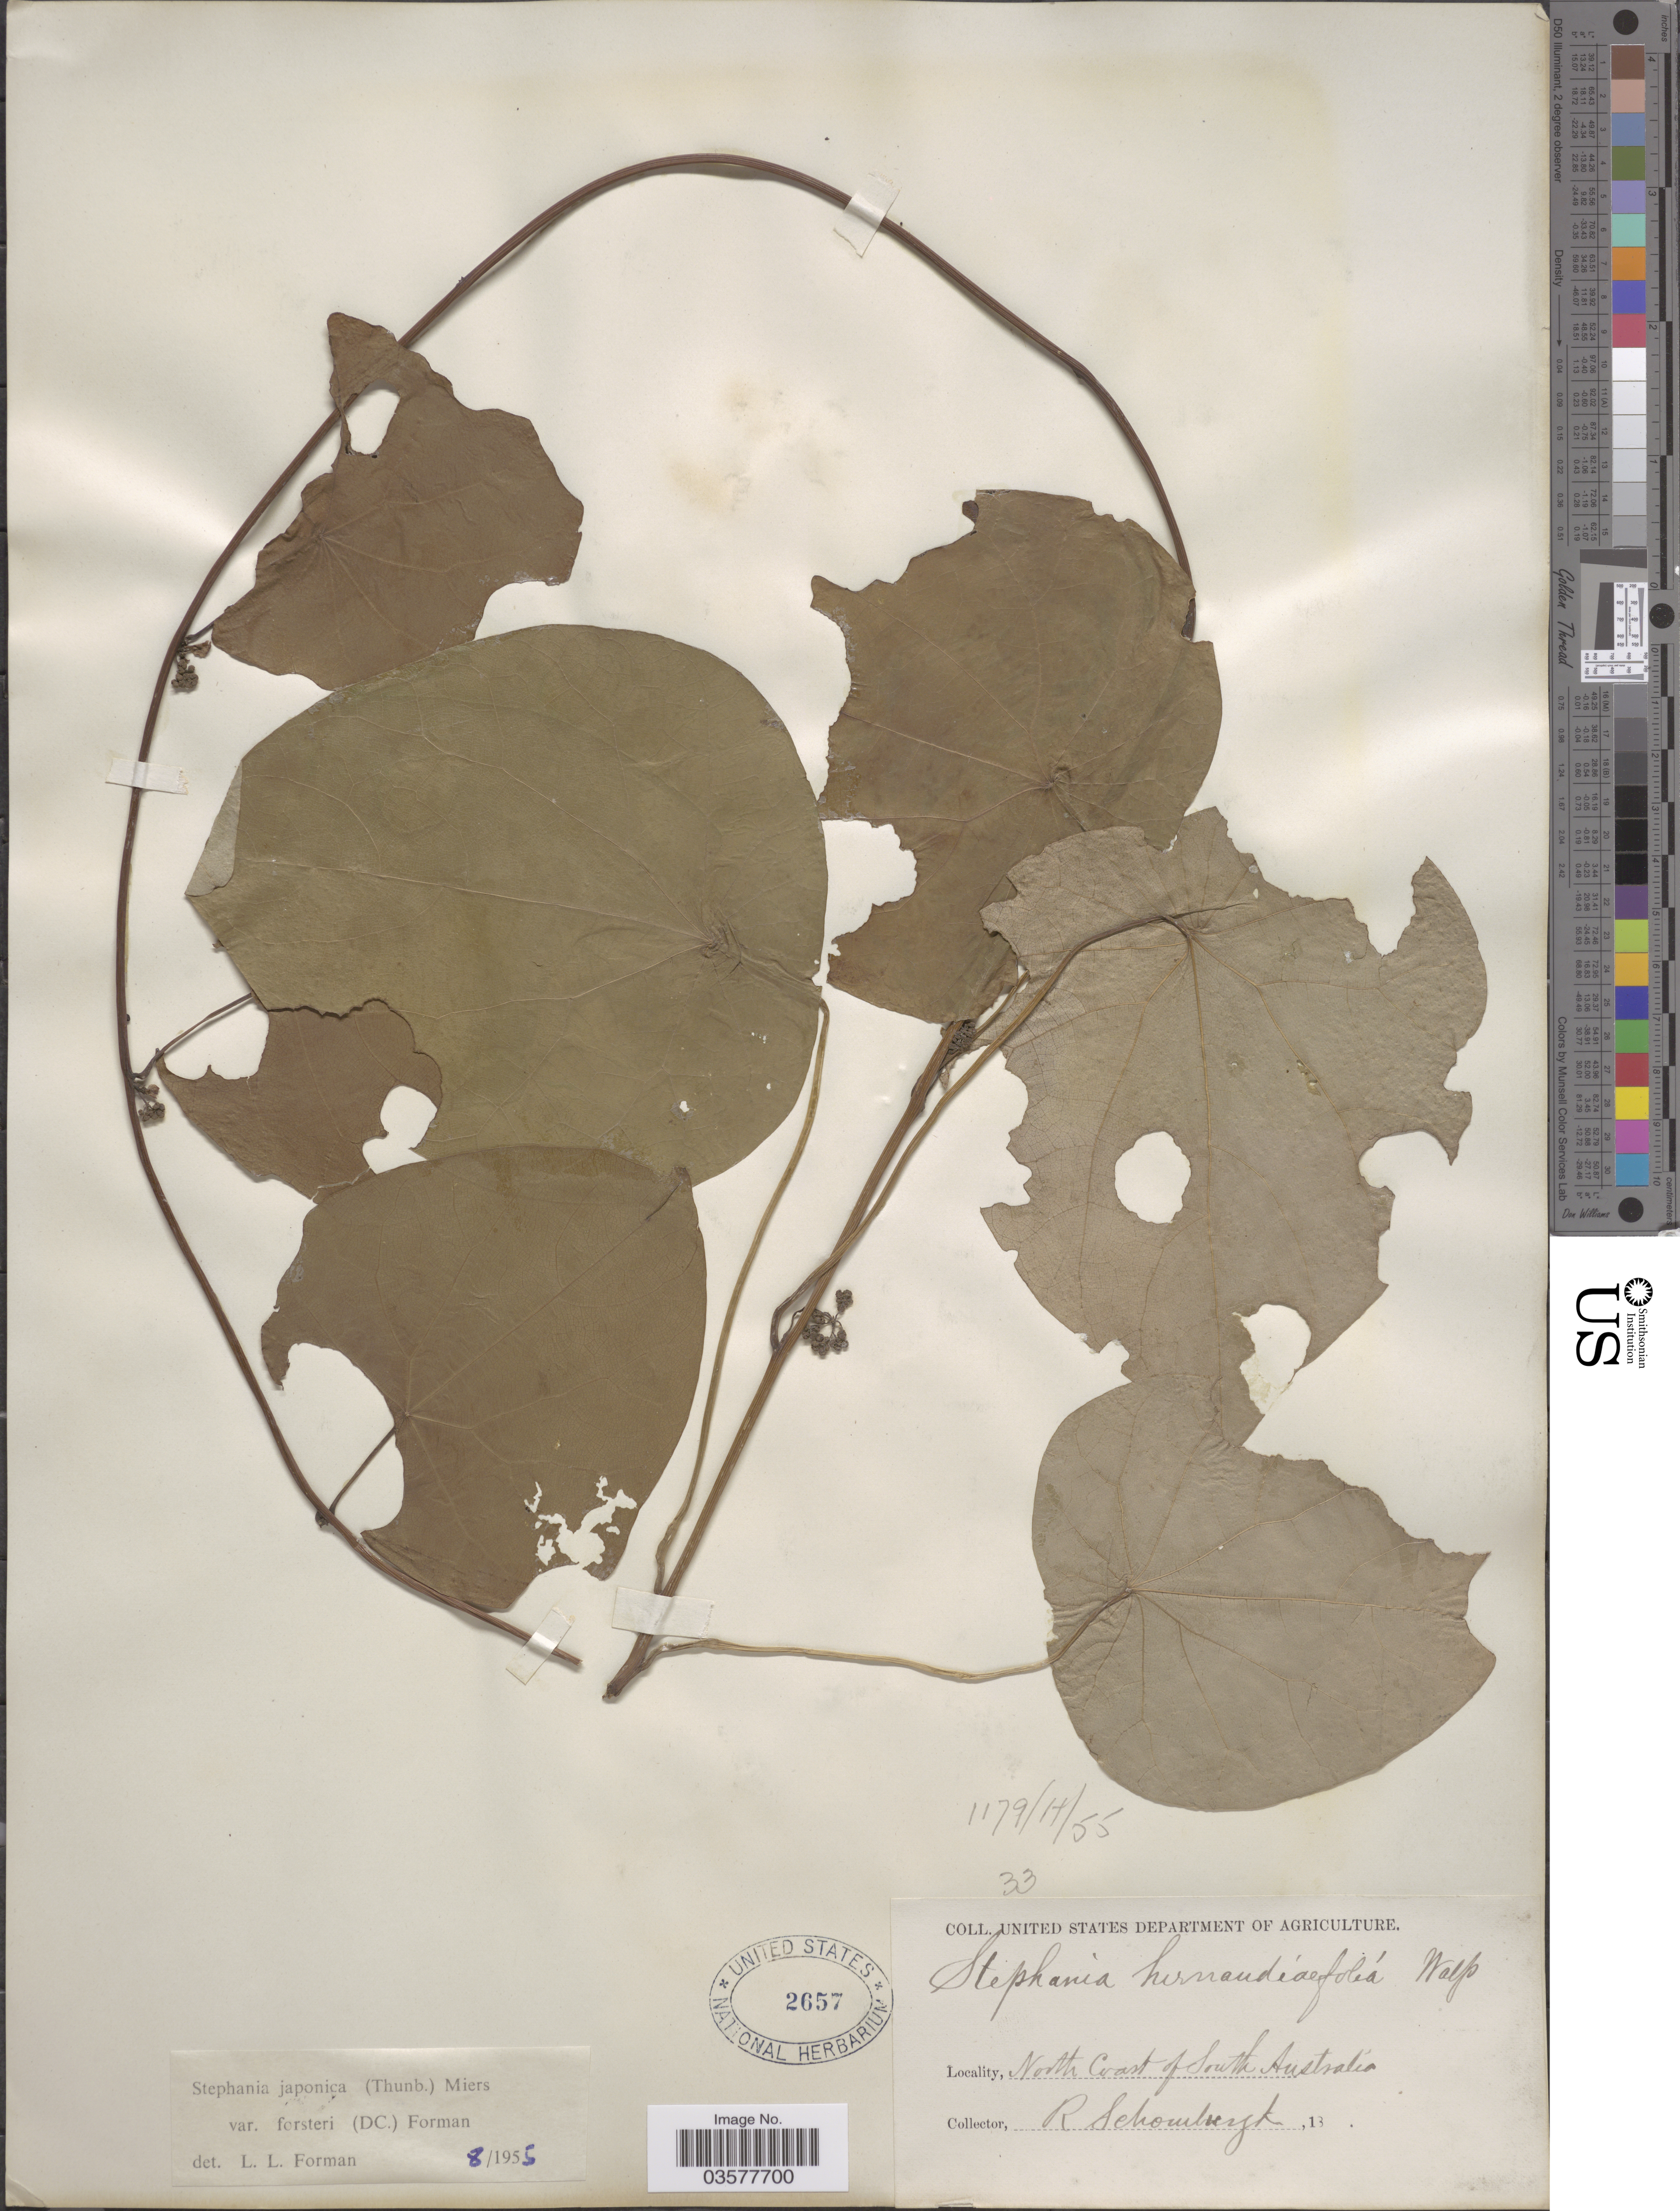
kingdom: Plantae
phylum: Tracheophyta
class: Magnoliopsida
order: Ranunculales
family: Menispermaceae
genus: Stephania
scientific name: Stephania hernandiifolia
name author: (Willd.) Walp.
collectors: M. R. Schomburgk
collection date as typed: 18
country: Australia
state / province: South Australia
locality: North Coast of South Australia.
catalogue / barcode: US 2657